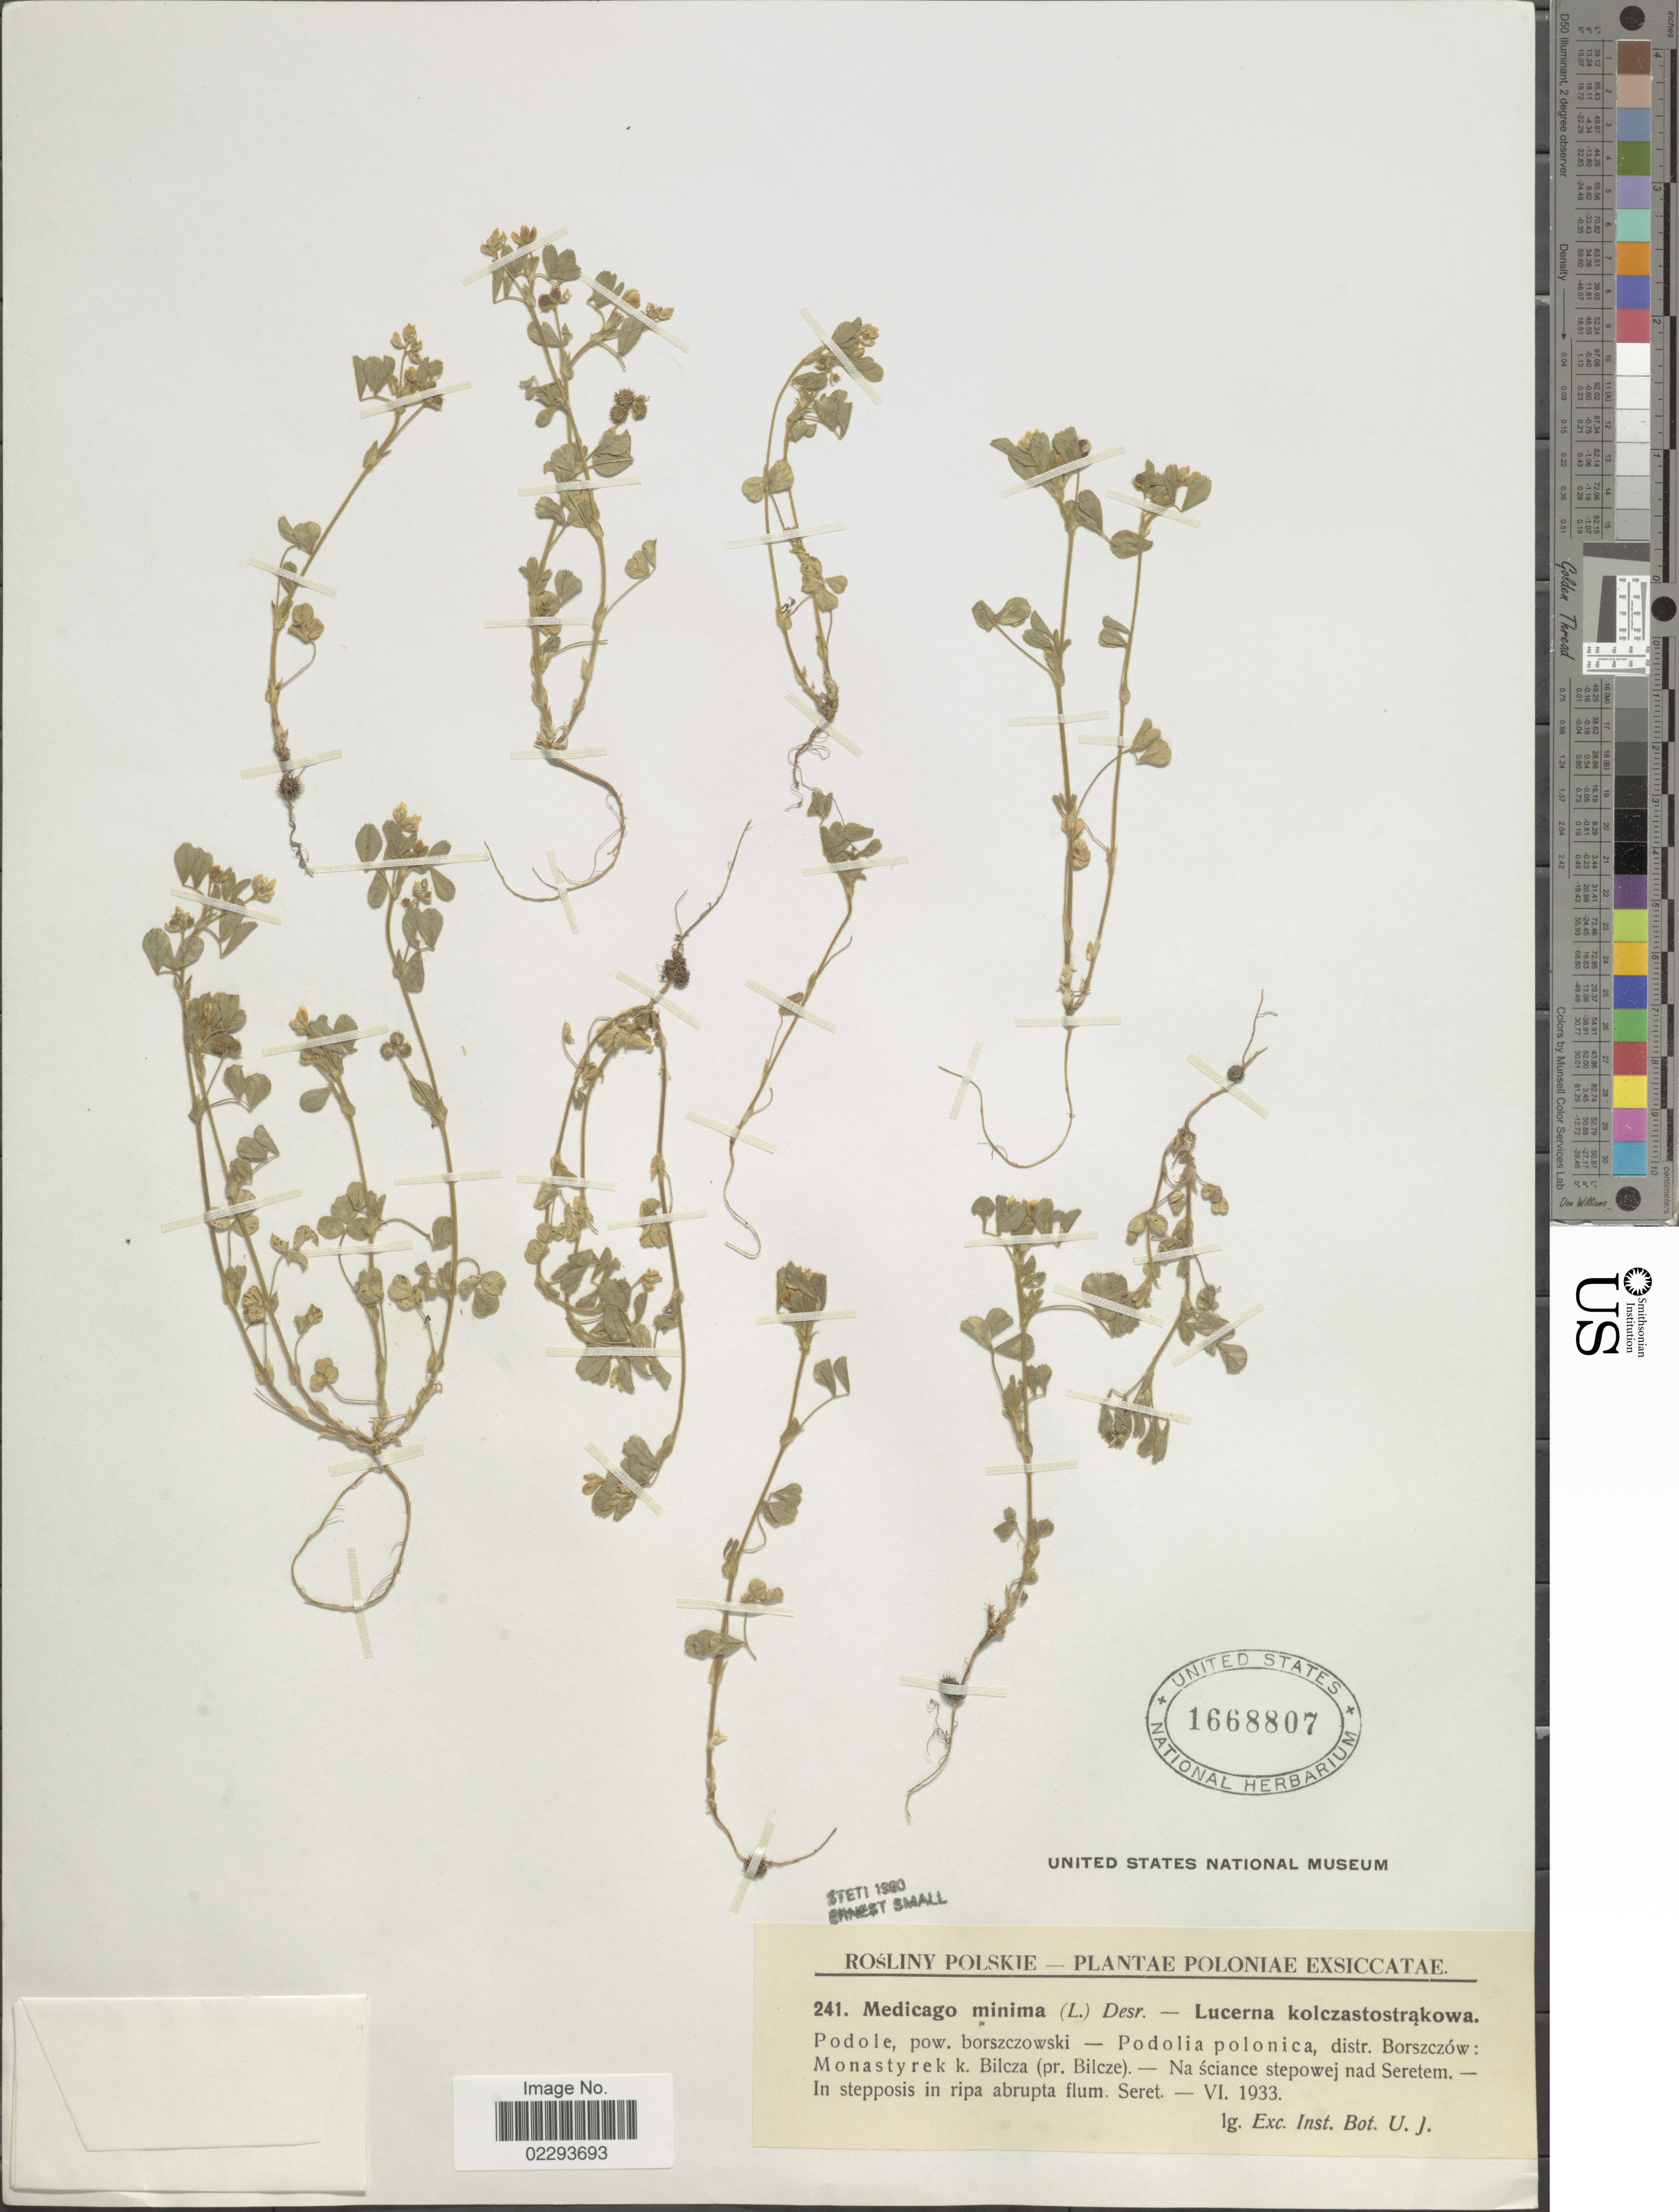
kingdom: Plantae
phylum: Tracheophyta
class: Magnoliopsida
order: Fabales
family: Fabaceae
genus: Medicago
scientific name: Medicago minima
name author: Lam.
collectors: Exch. Inst. Bot. U.J.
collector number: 241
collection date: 1933-06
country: Poland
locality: Poloniae, Podolia polonica, distr. Borszczow: Monastyrek k. Bilcza (pr. Bilcze) - Na sciance stepowej nad Seretem- In stepposis in ripa abrupta flum. Seret.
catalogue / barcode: US 1668807